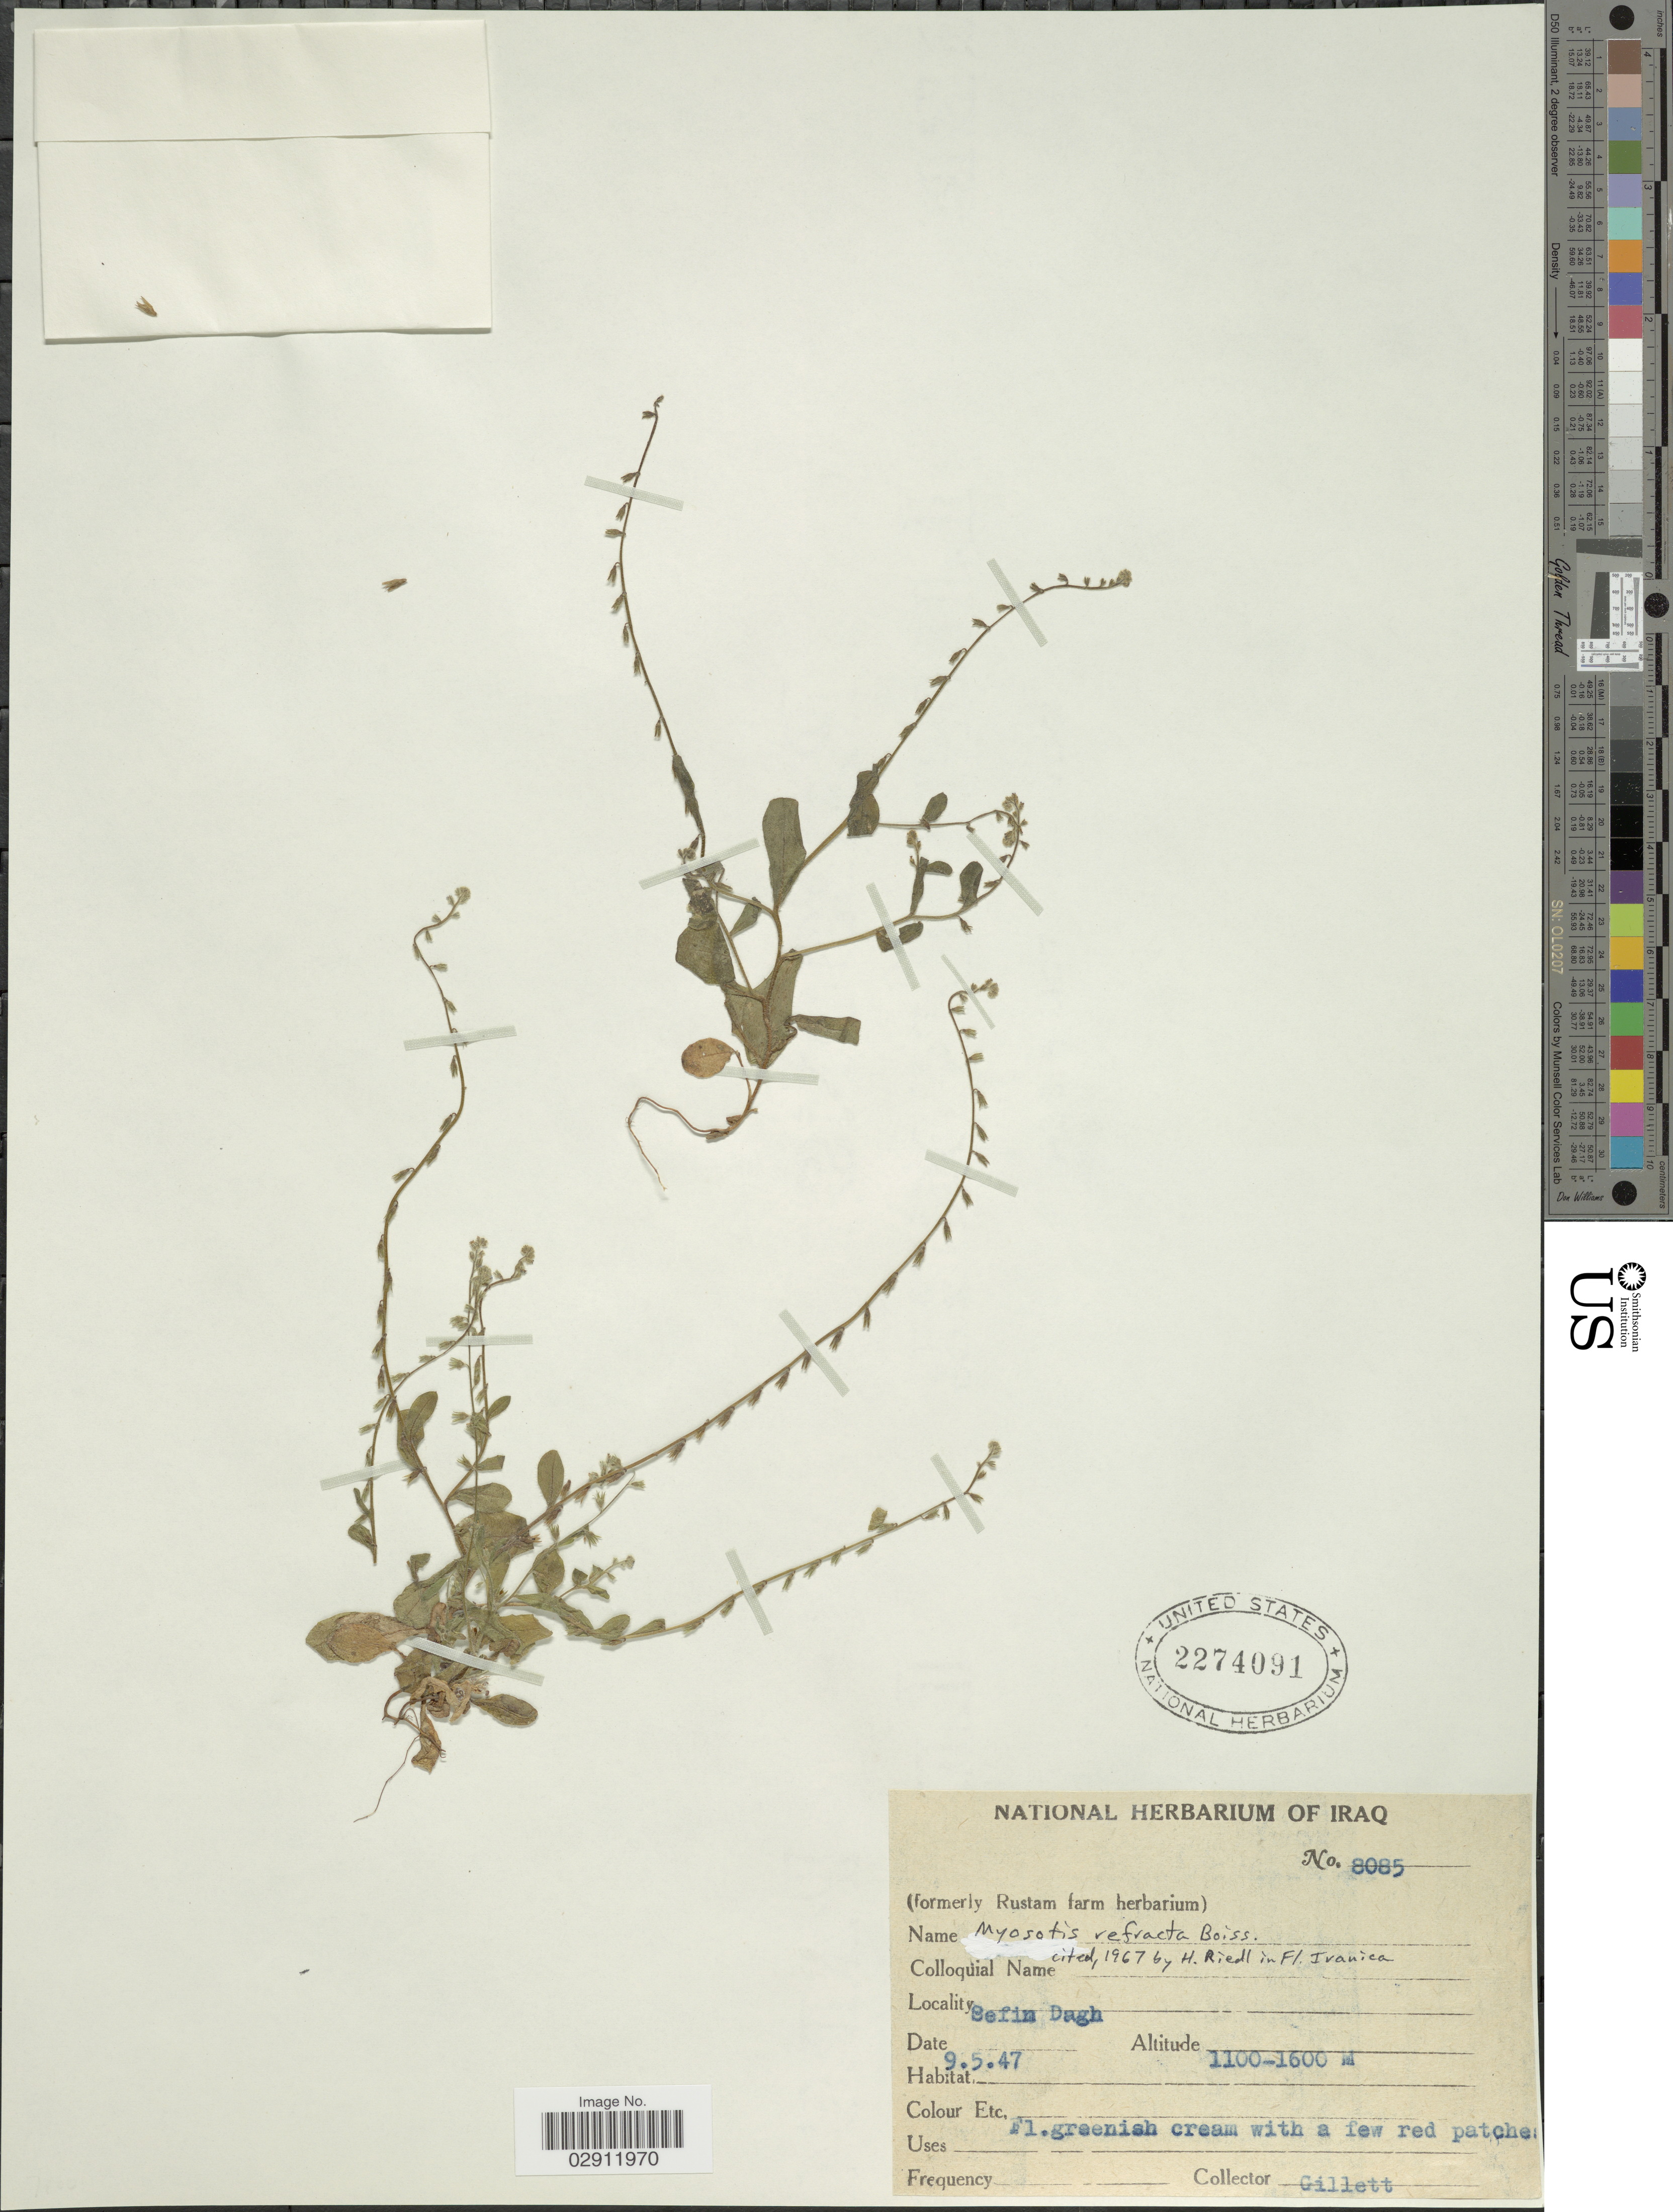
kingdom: Plantae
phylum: Tracheophyta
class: Magnoliopsida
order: Boraginales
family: Boraginaceae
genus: Myosotis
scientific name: Myosotis refracta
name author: Boiss.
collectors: Gillett, --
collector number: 8085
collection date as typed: Transcribed d/m/y: 9/5/47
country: Iraq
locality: Sefin Dagh.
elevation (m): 1100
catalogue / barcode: US 2274091